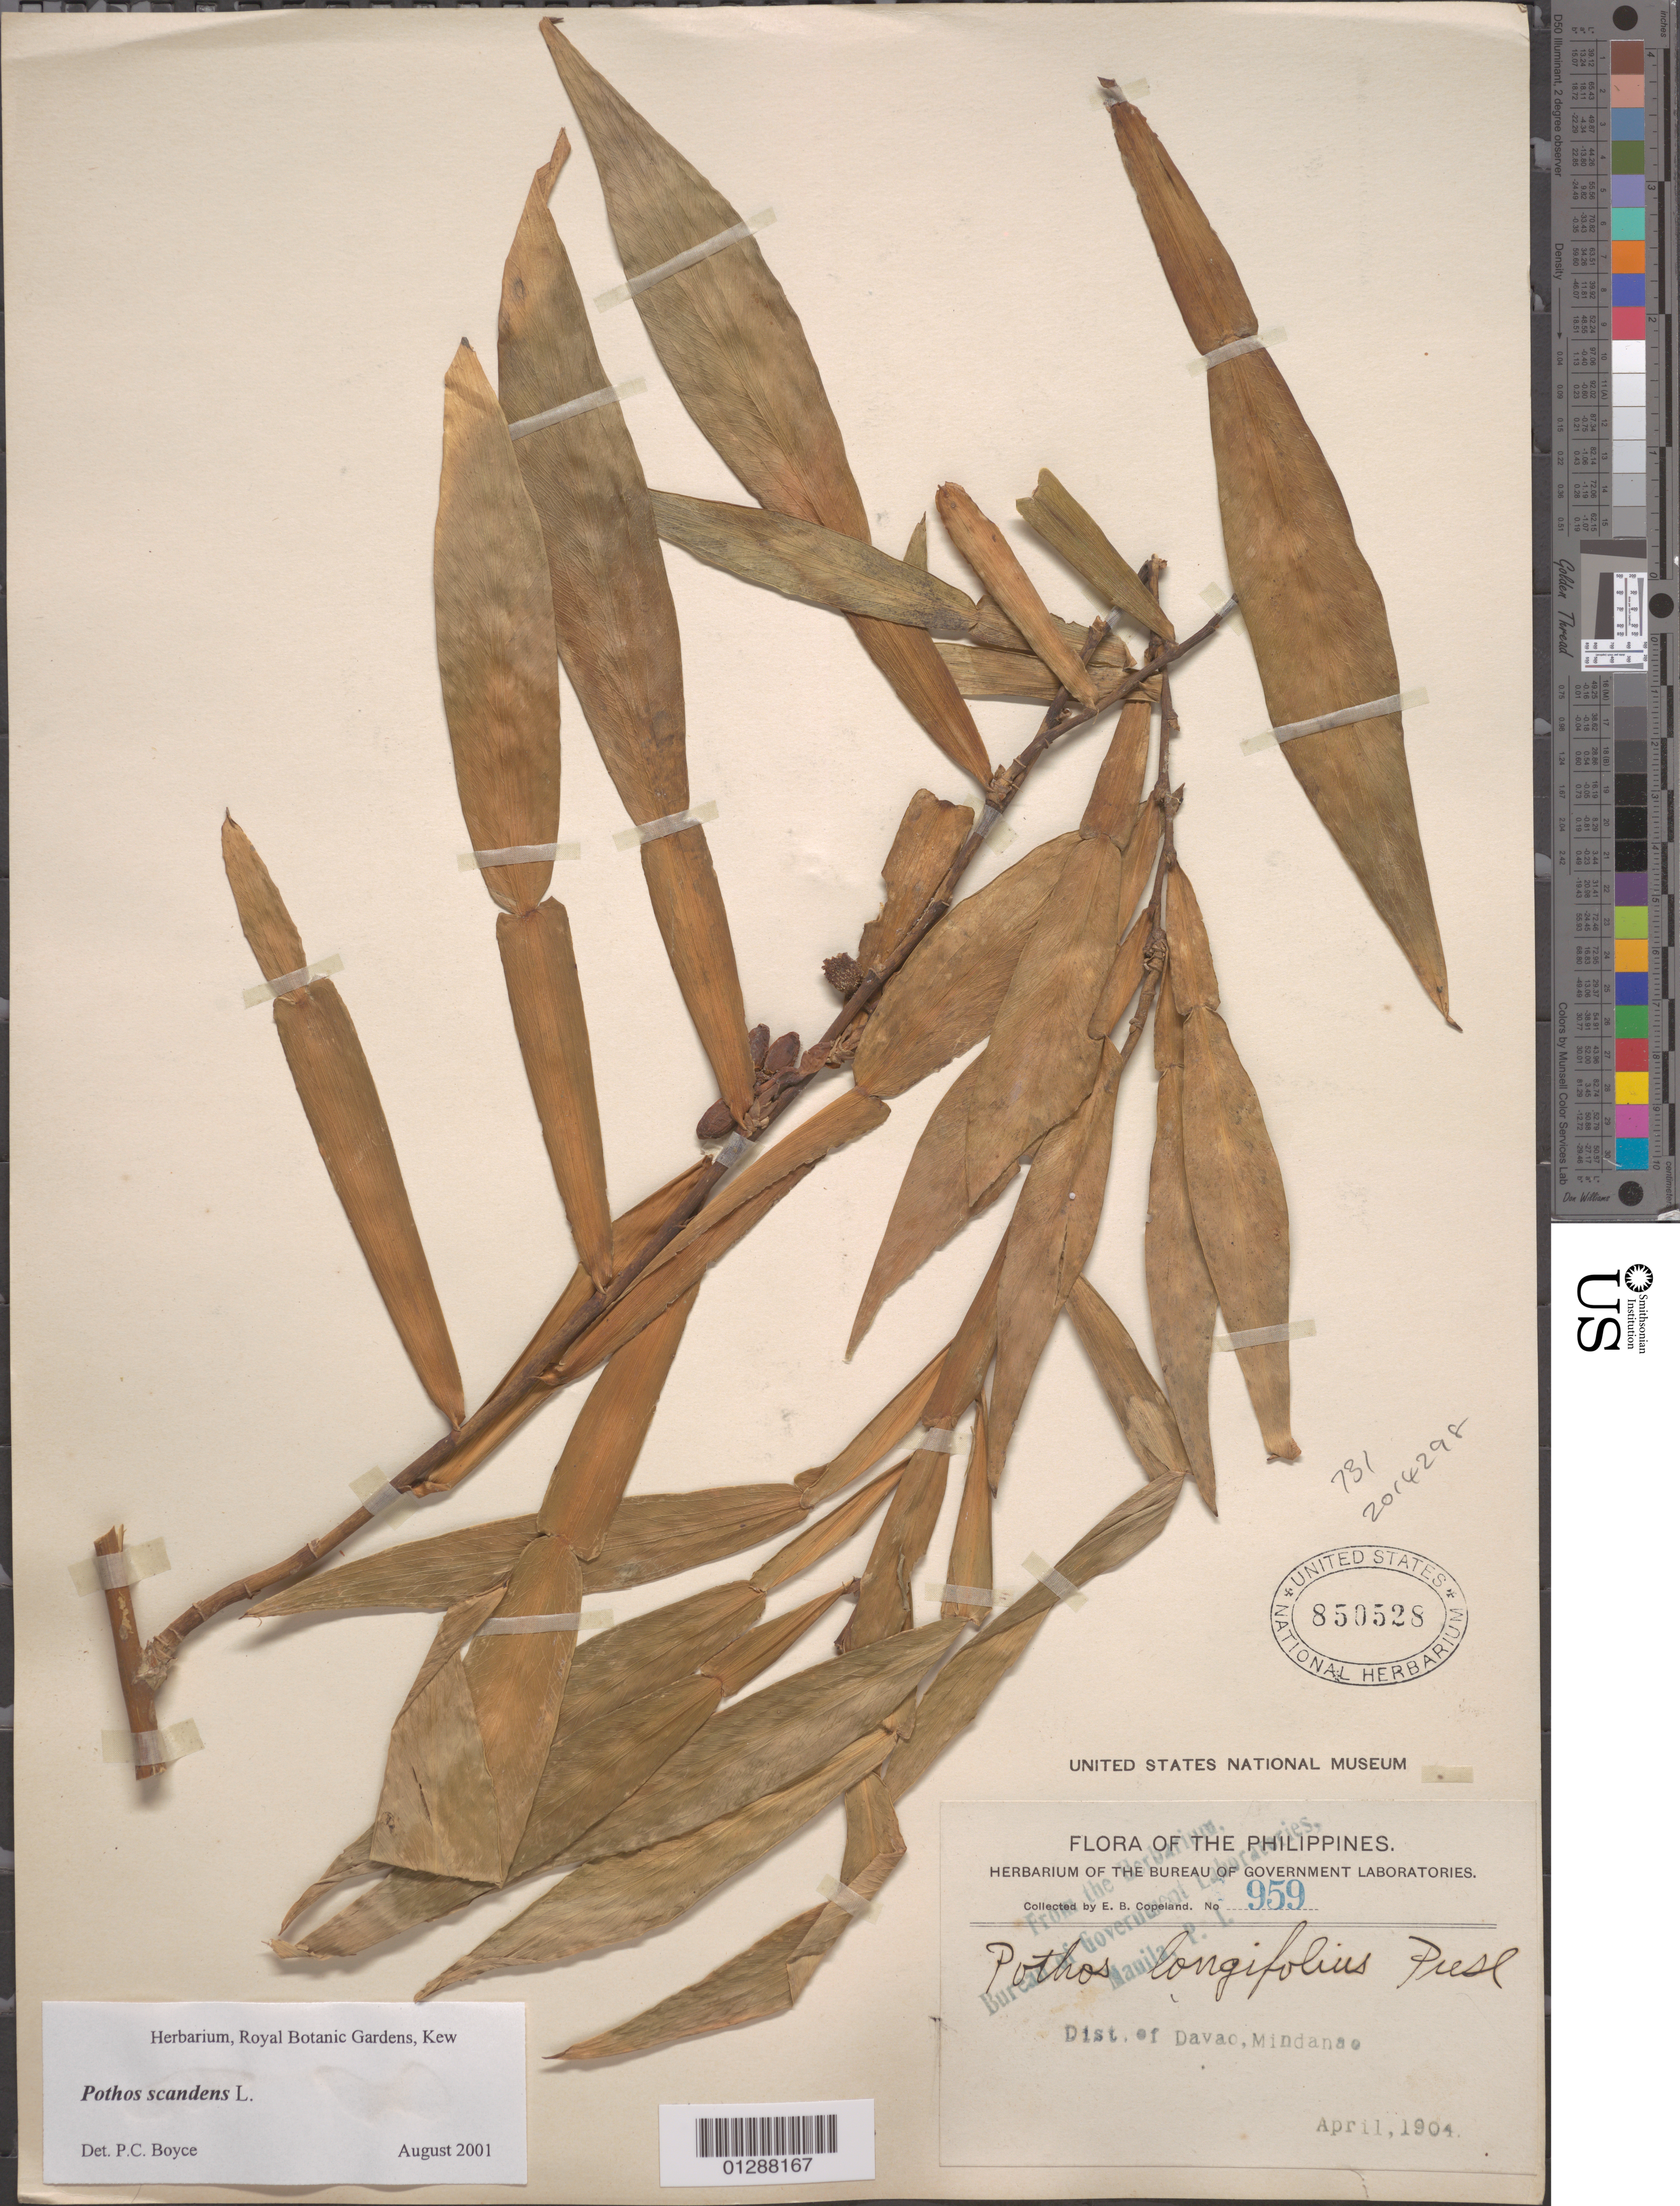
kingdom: Plantae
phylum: Tracheophyta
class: Liliopsida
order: Alismatales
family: Araceae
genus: Pothos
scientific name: Pothos scandens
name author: L.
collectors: E. B. Copeland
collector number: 959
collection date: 1904-04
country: Philippines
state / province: Davao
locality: Dist. of Davao, Mindanao.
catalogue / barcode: US 850528